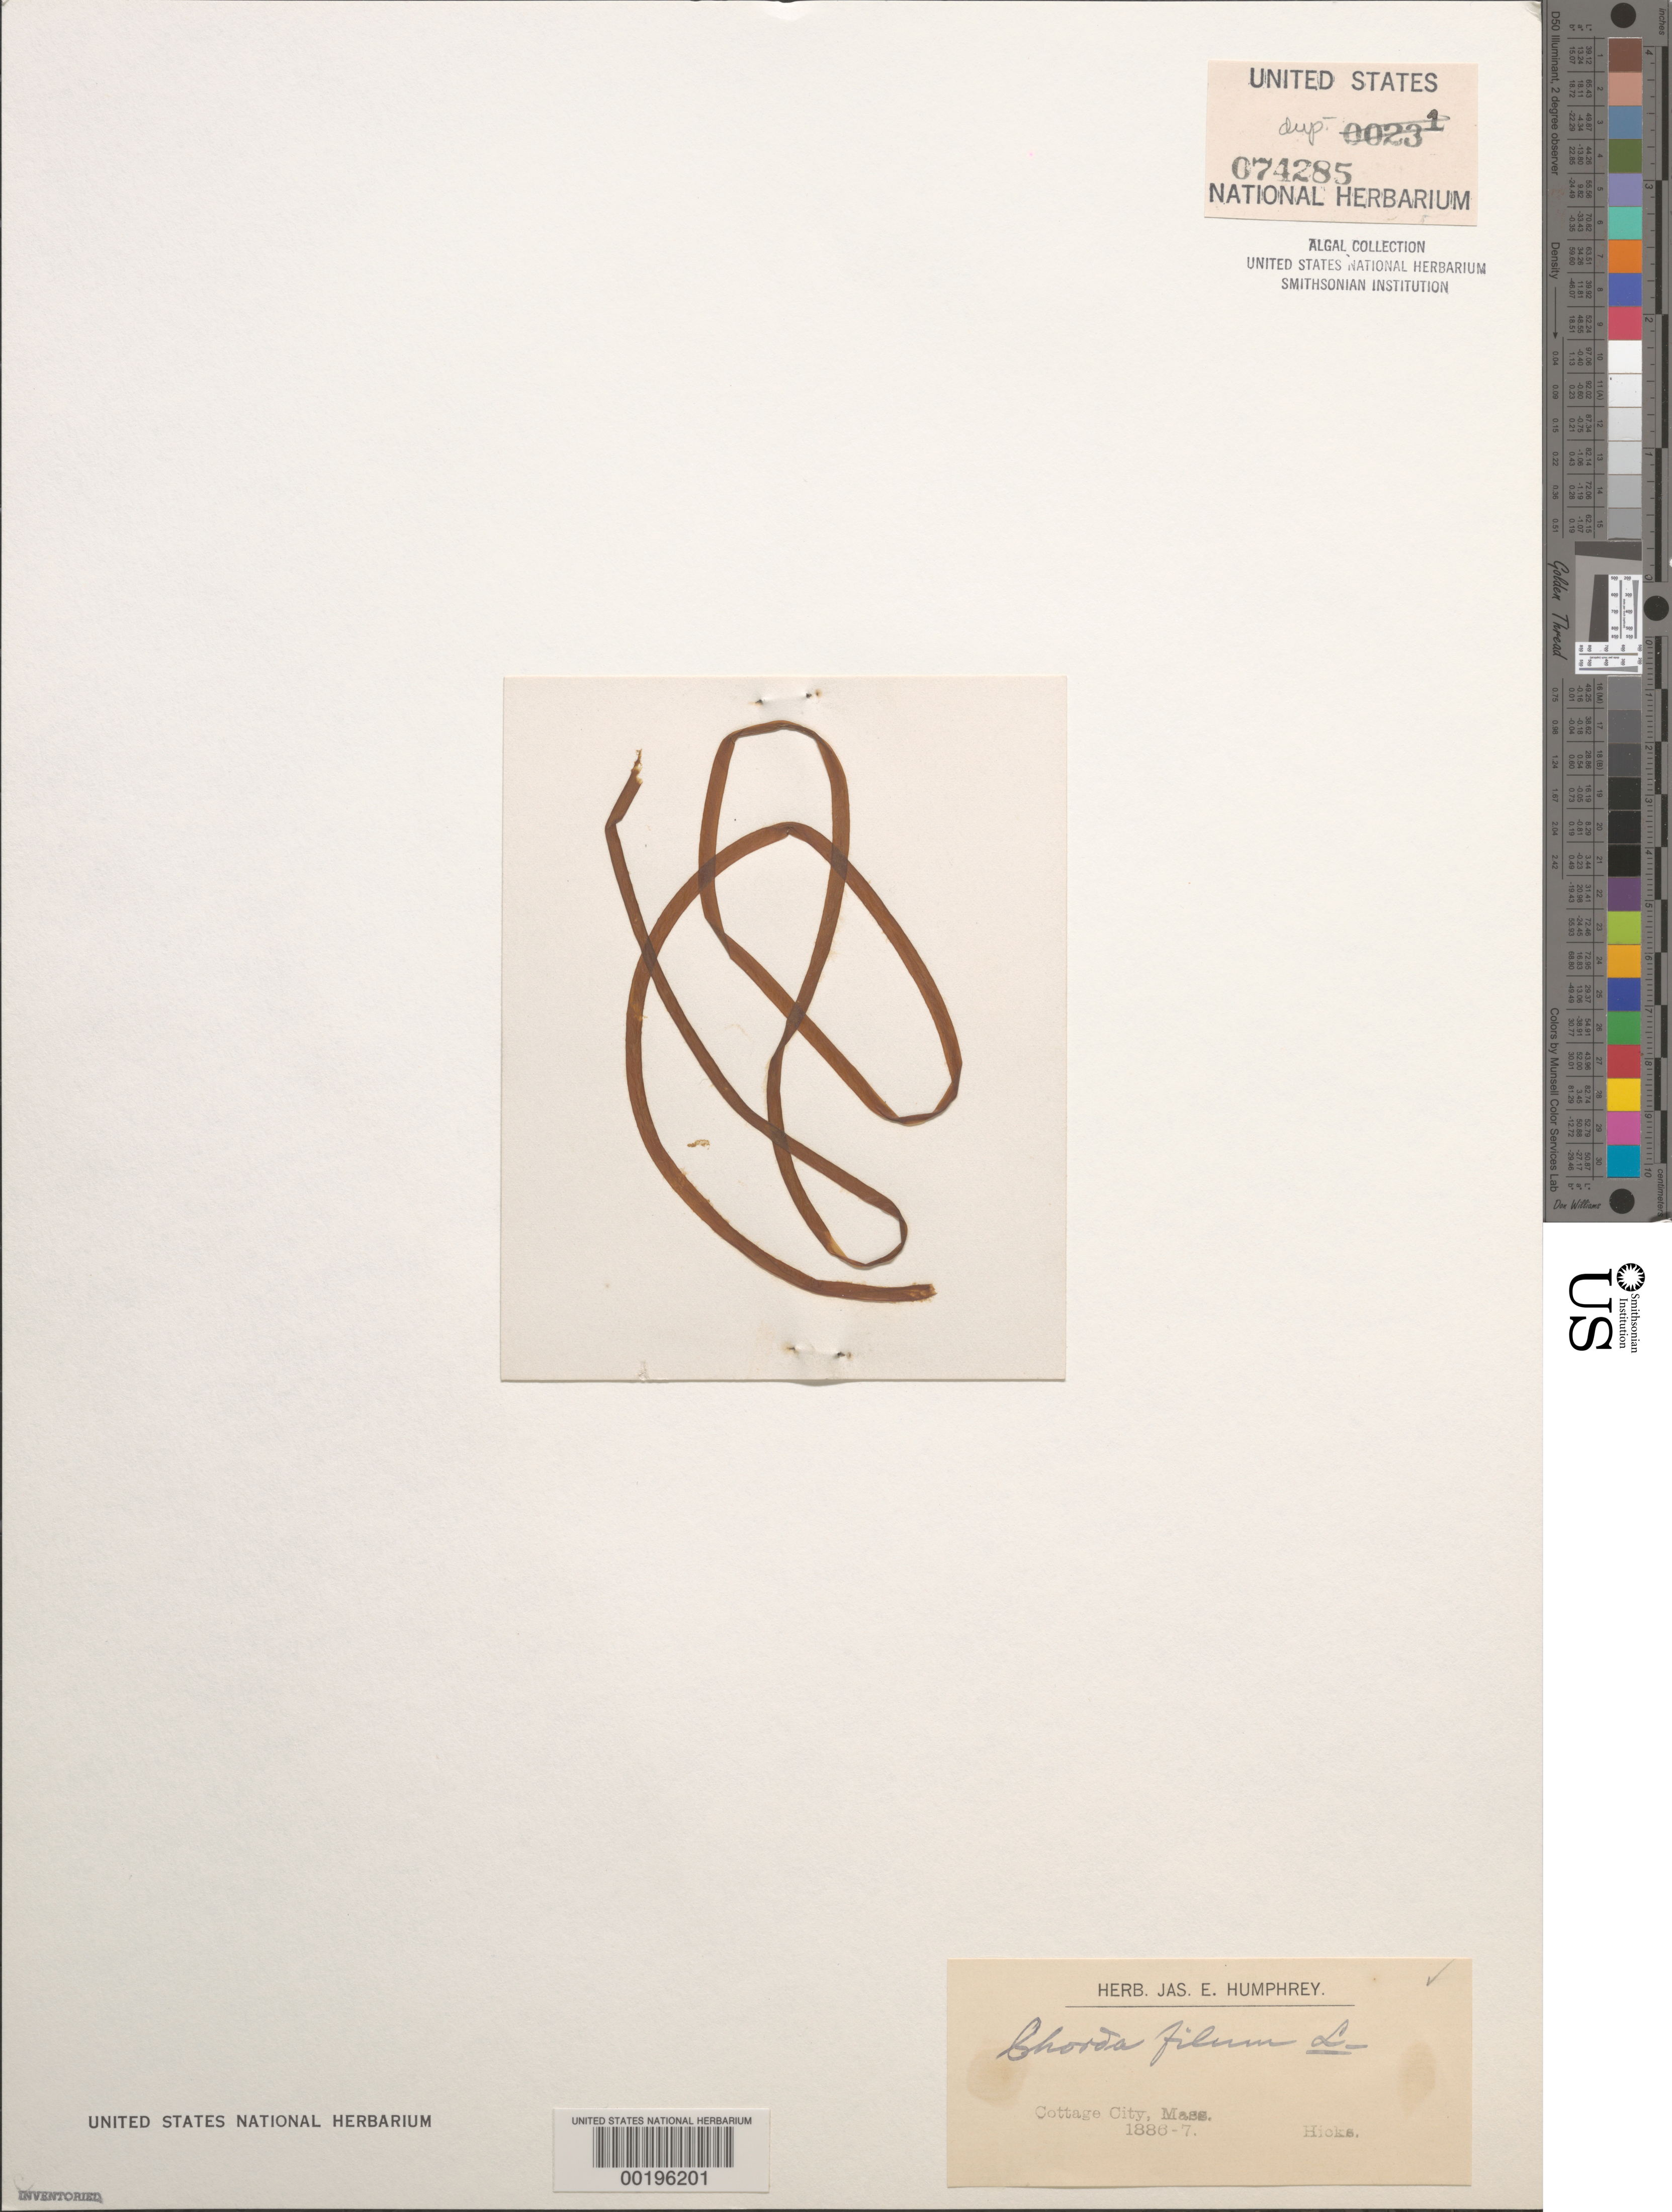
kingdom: Chromista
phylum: Ochrophyta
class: Phaeophyceae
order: Laminariales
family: Chordaceae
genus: Chorda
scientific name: Chorda filum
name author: (L.) Stackh.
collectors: -. Hicks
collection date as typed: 1886 to -- --- 1887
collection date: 1886/1887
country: United States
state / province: Massachusetts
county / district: Dukes County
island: Martha's Vineyard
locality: Cottage City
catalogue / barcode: US 74285